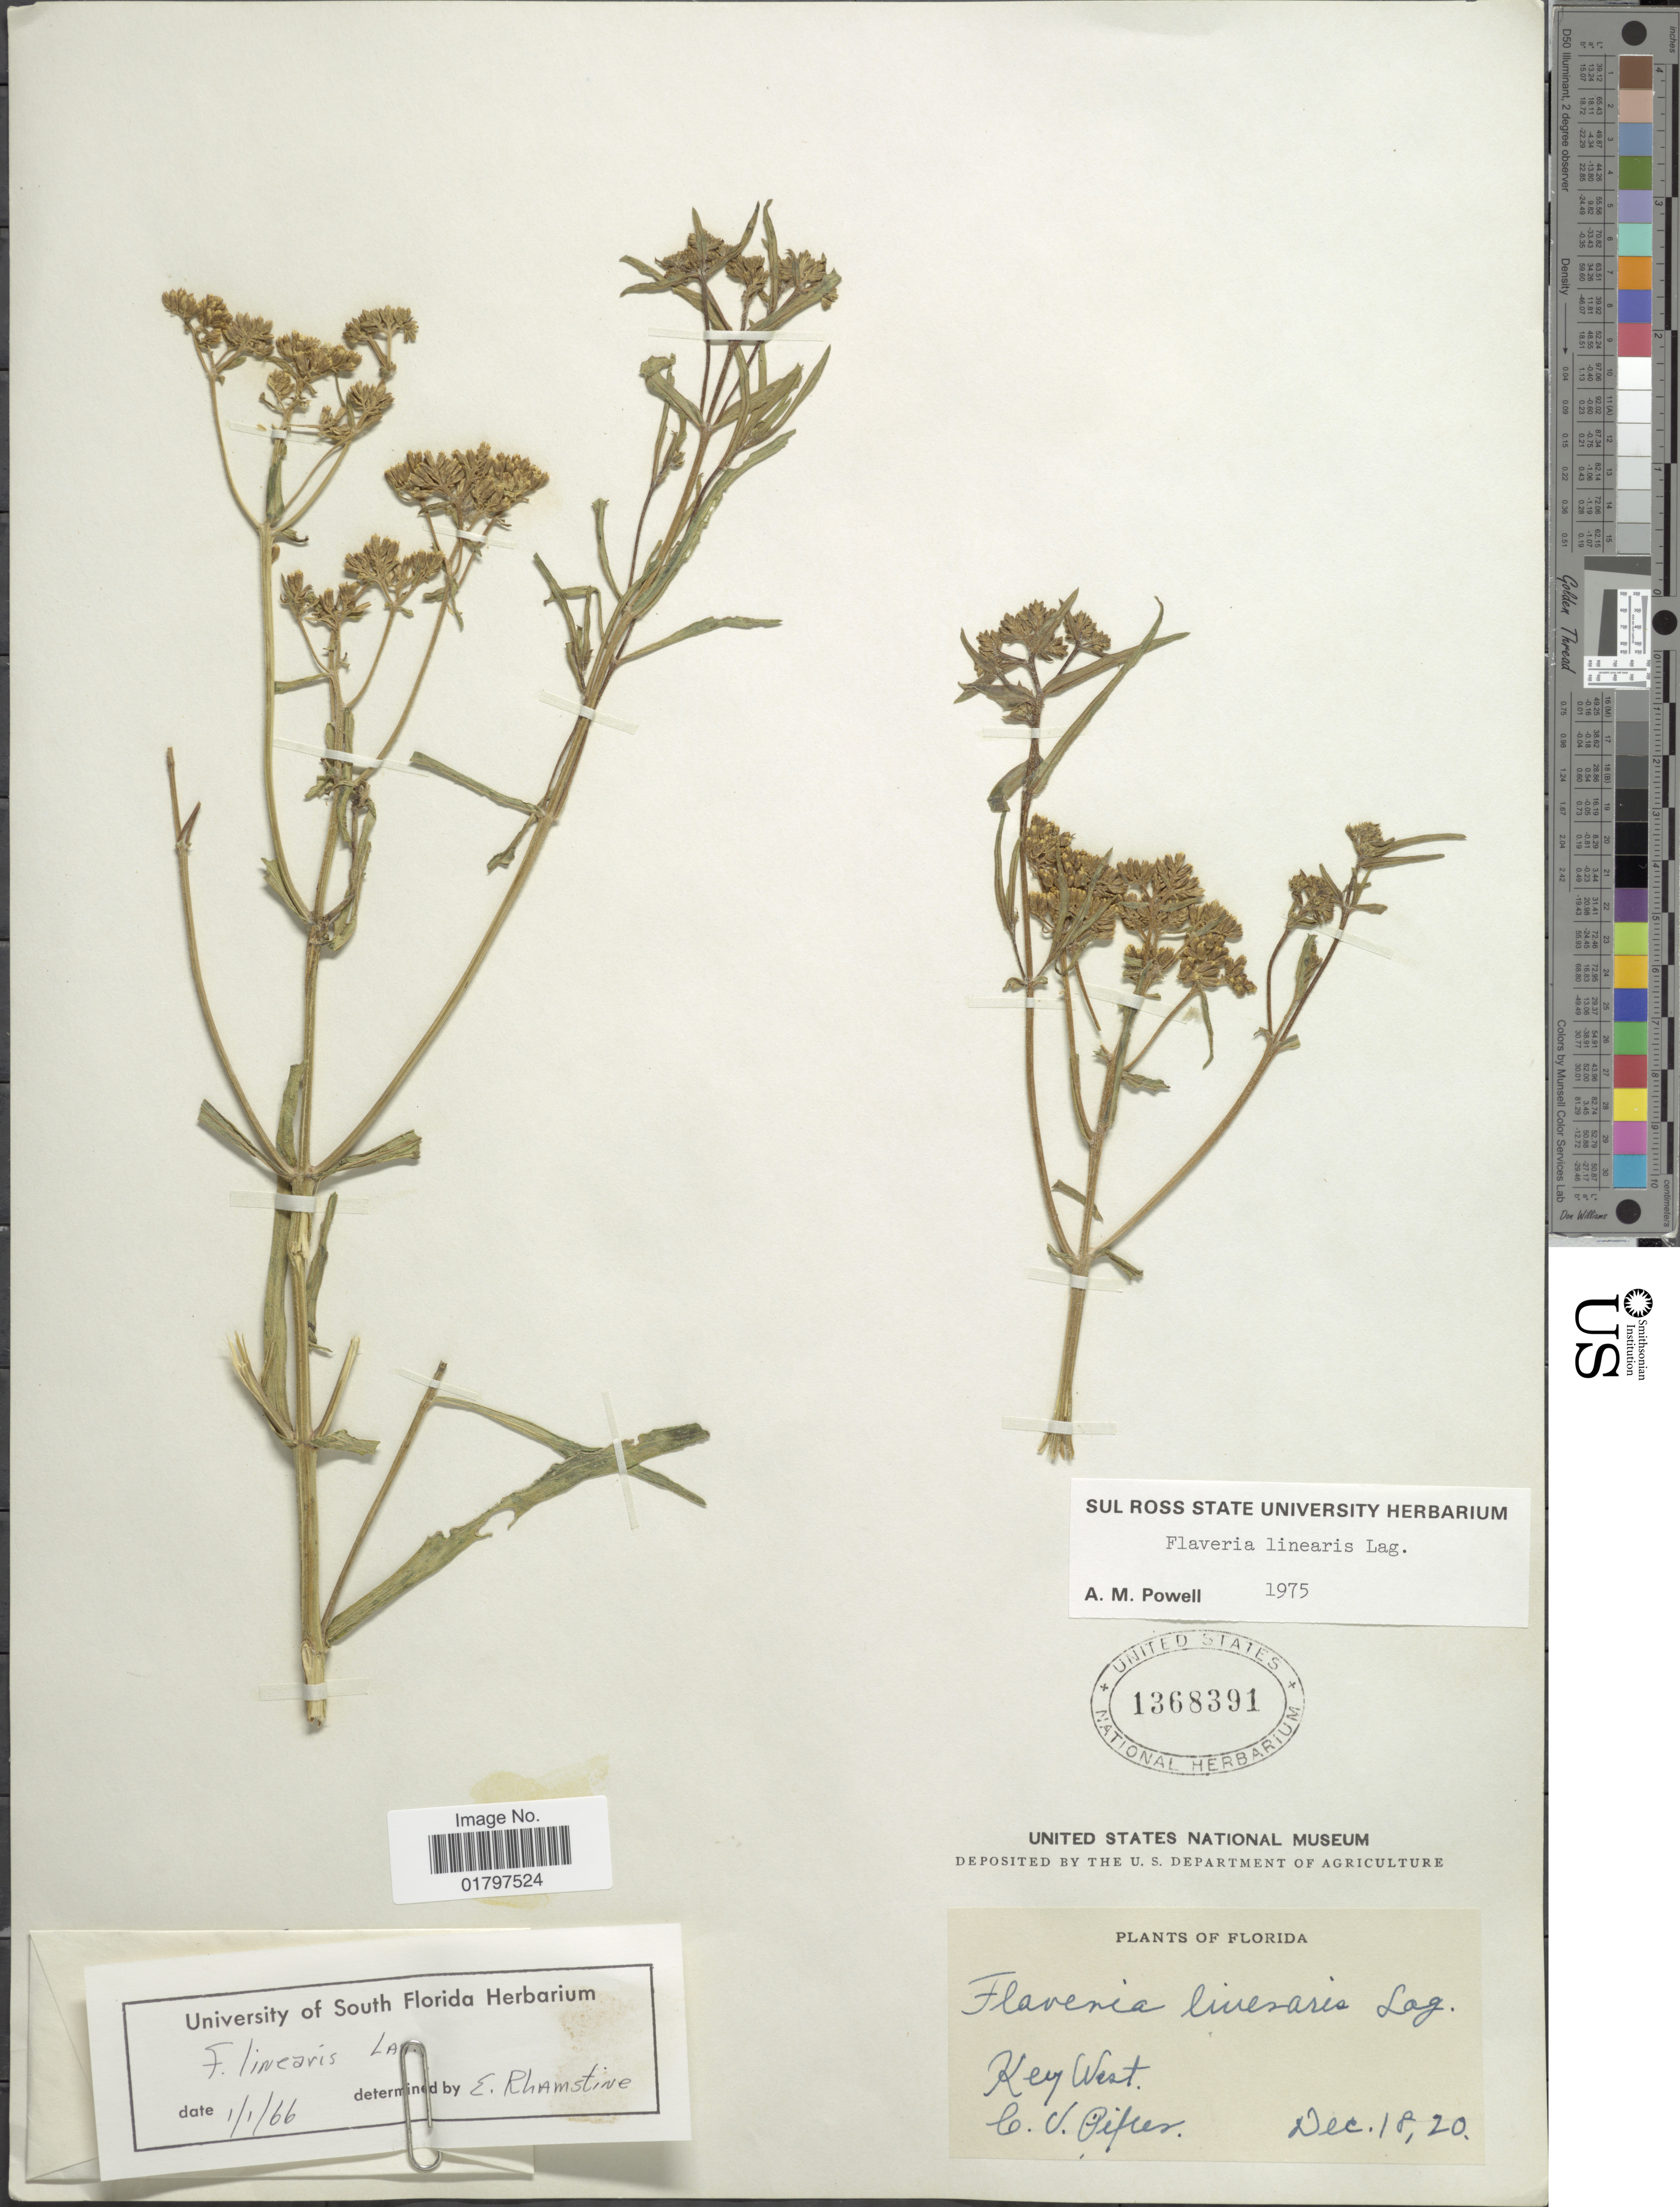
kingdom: Plantae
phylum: Tracheophyta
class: Magnoliopsida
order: Asterales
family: Asteraceae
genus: Flaveria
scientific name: Flaveria linearis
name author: Lag.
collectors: C. V. Piper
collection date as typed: Transcribed d/m/y: 18/12/20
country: United States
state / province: Florida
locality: Key West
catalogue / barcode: US 1368391